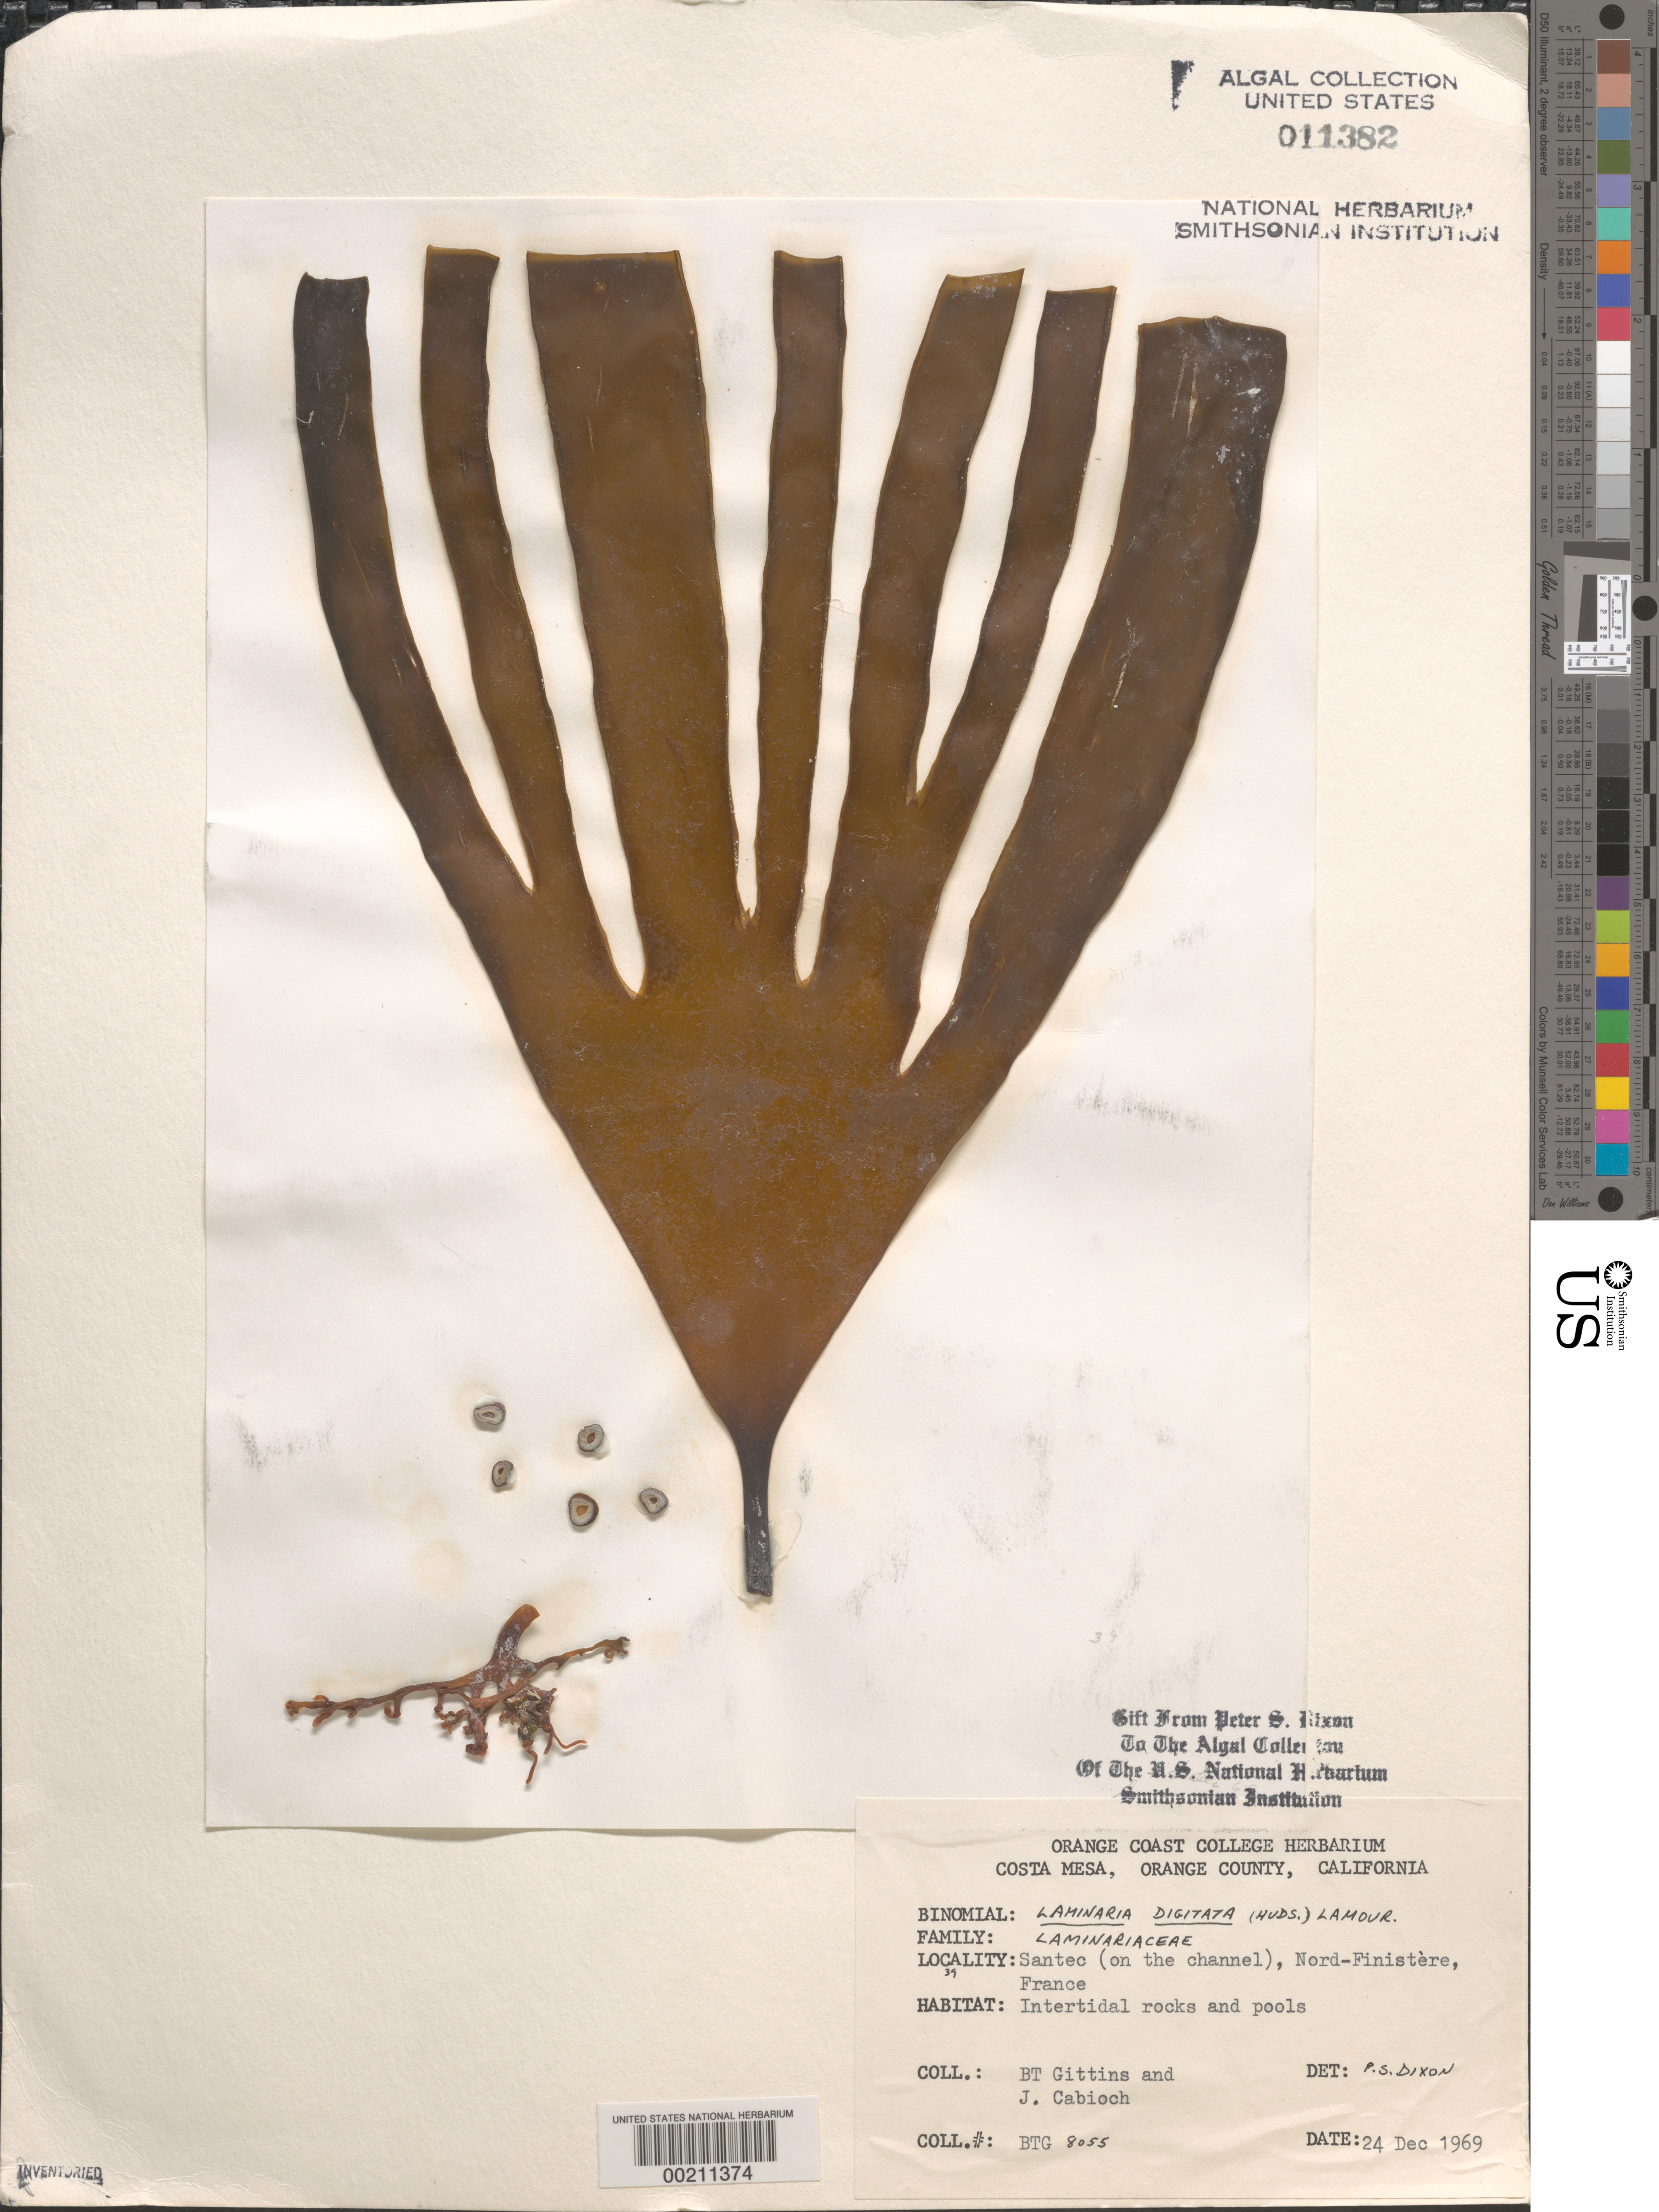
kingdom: Chromista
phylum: Ochrophyta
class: Phaeophyceae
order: Laminariales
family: Laminariaceae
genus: Laminaria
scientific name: Laminaria digitata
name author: (Hudson) J.V.Lamouroux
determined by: Dixon, P. S.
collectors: B. Gittins & J. Cabioch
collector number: BTG 8055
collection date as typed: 24 Dec 1969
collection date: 1969-12-24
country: France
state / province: Bretagne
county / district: Finistère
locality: Santec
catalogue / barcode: US 11382